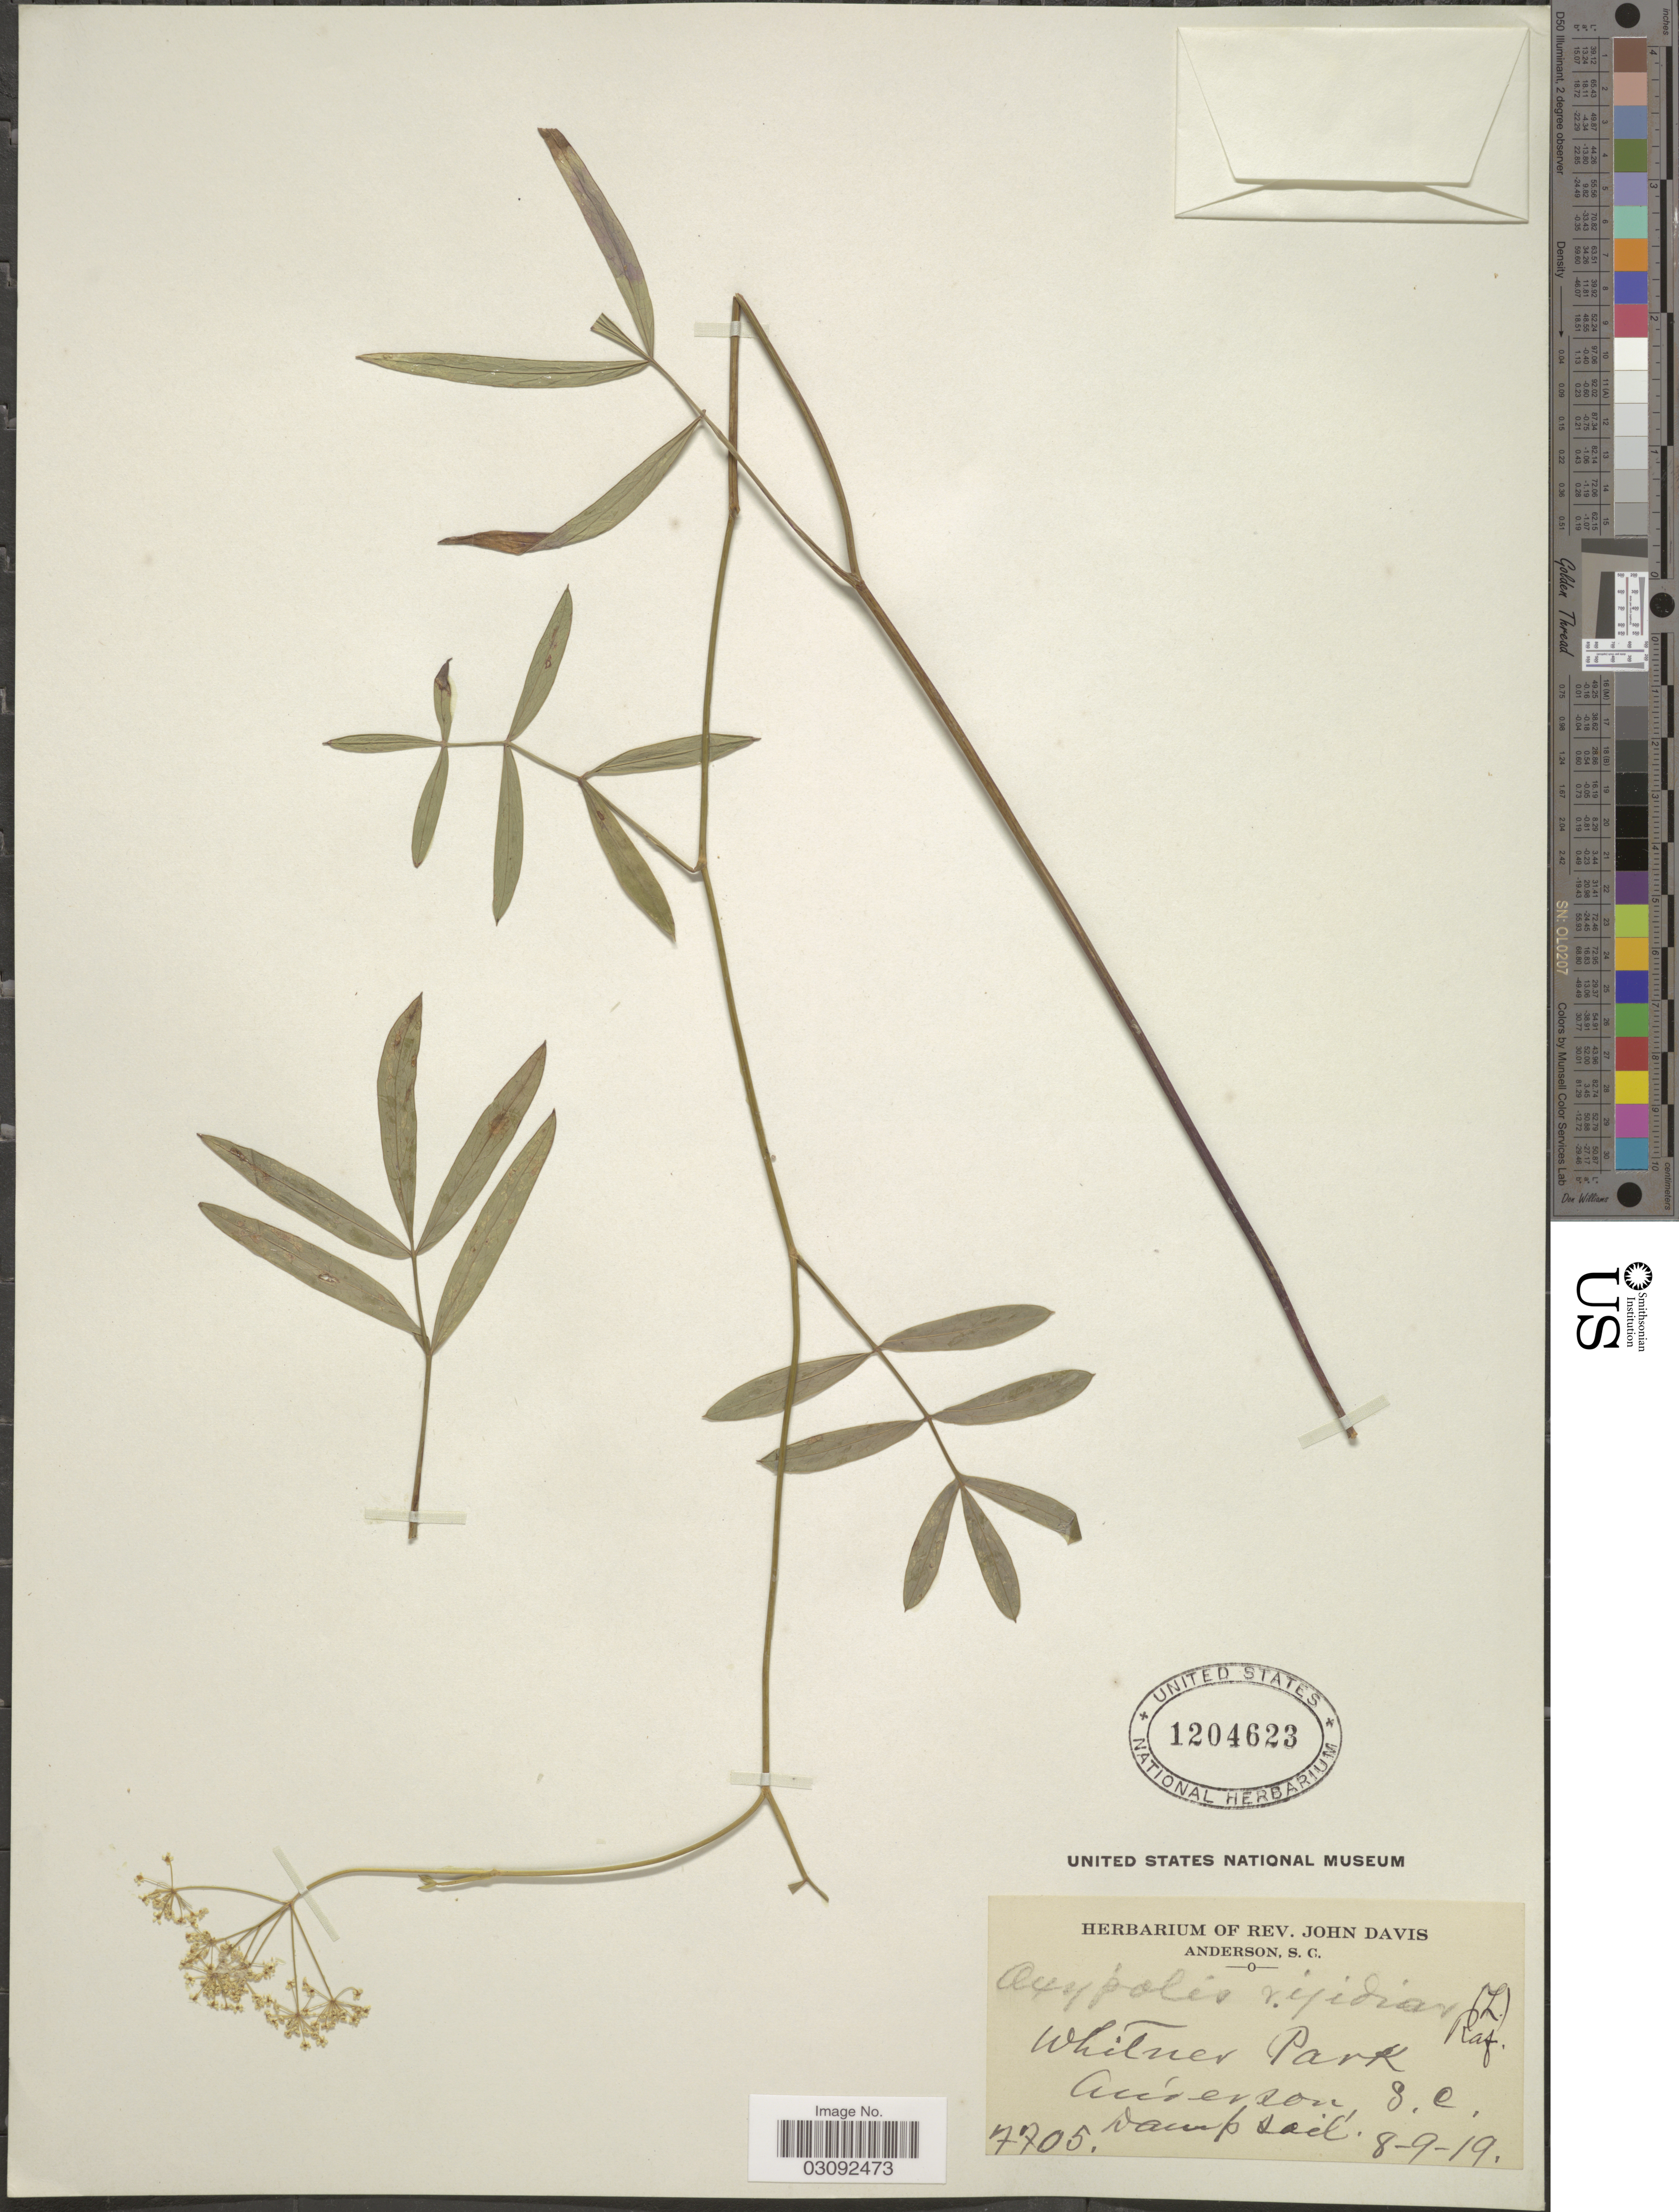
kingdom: Plantae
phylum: Tracheophyta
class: Magnoliopsida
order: Apiales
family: Apiaceae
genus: Oxypolis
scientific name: Oxypolis rigidior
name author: (L.) Raf.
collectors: ex herb. Rev. John Davis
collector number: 7705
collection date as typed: Transcribed d/m/y: 9/8/19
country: United States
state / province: South Carolina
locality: Whitner Park, Anderson.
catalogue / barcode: US 1204623